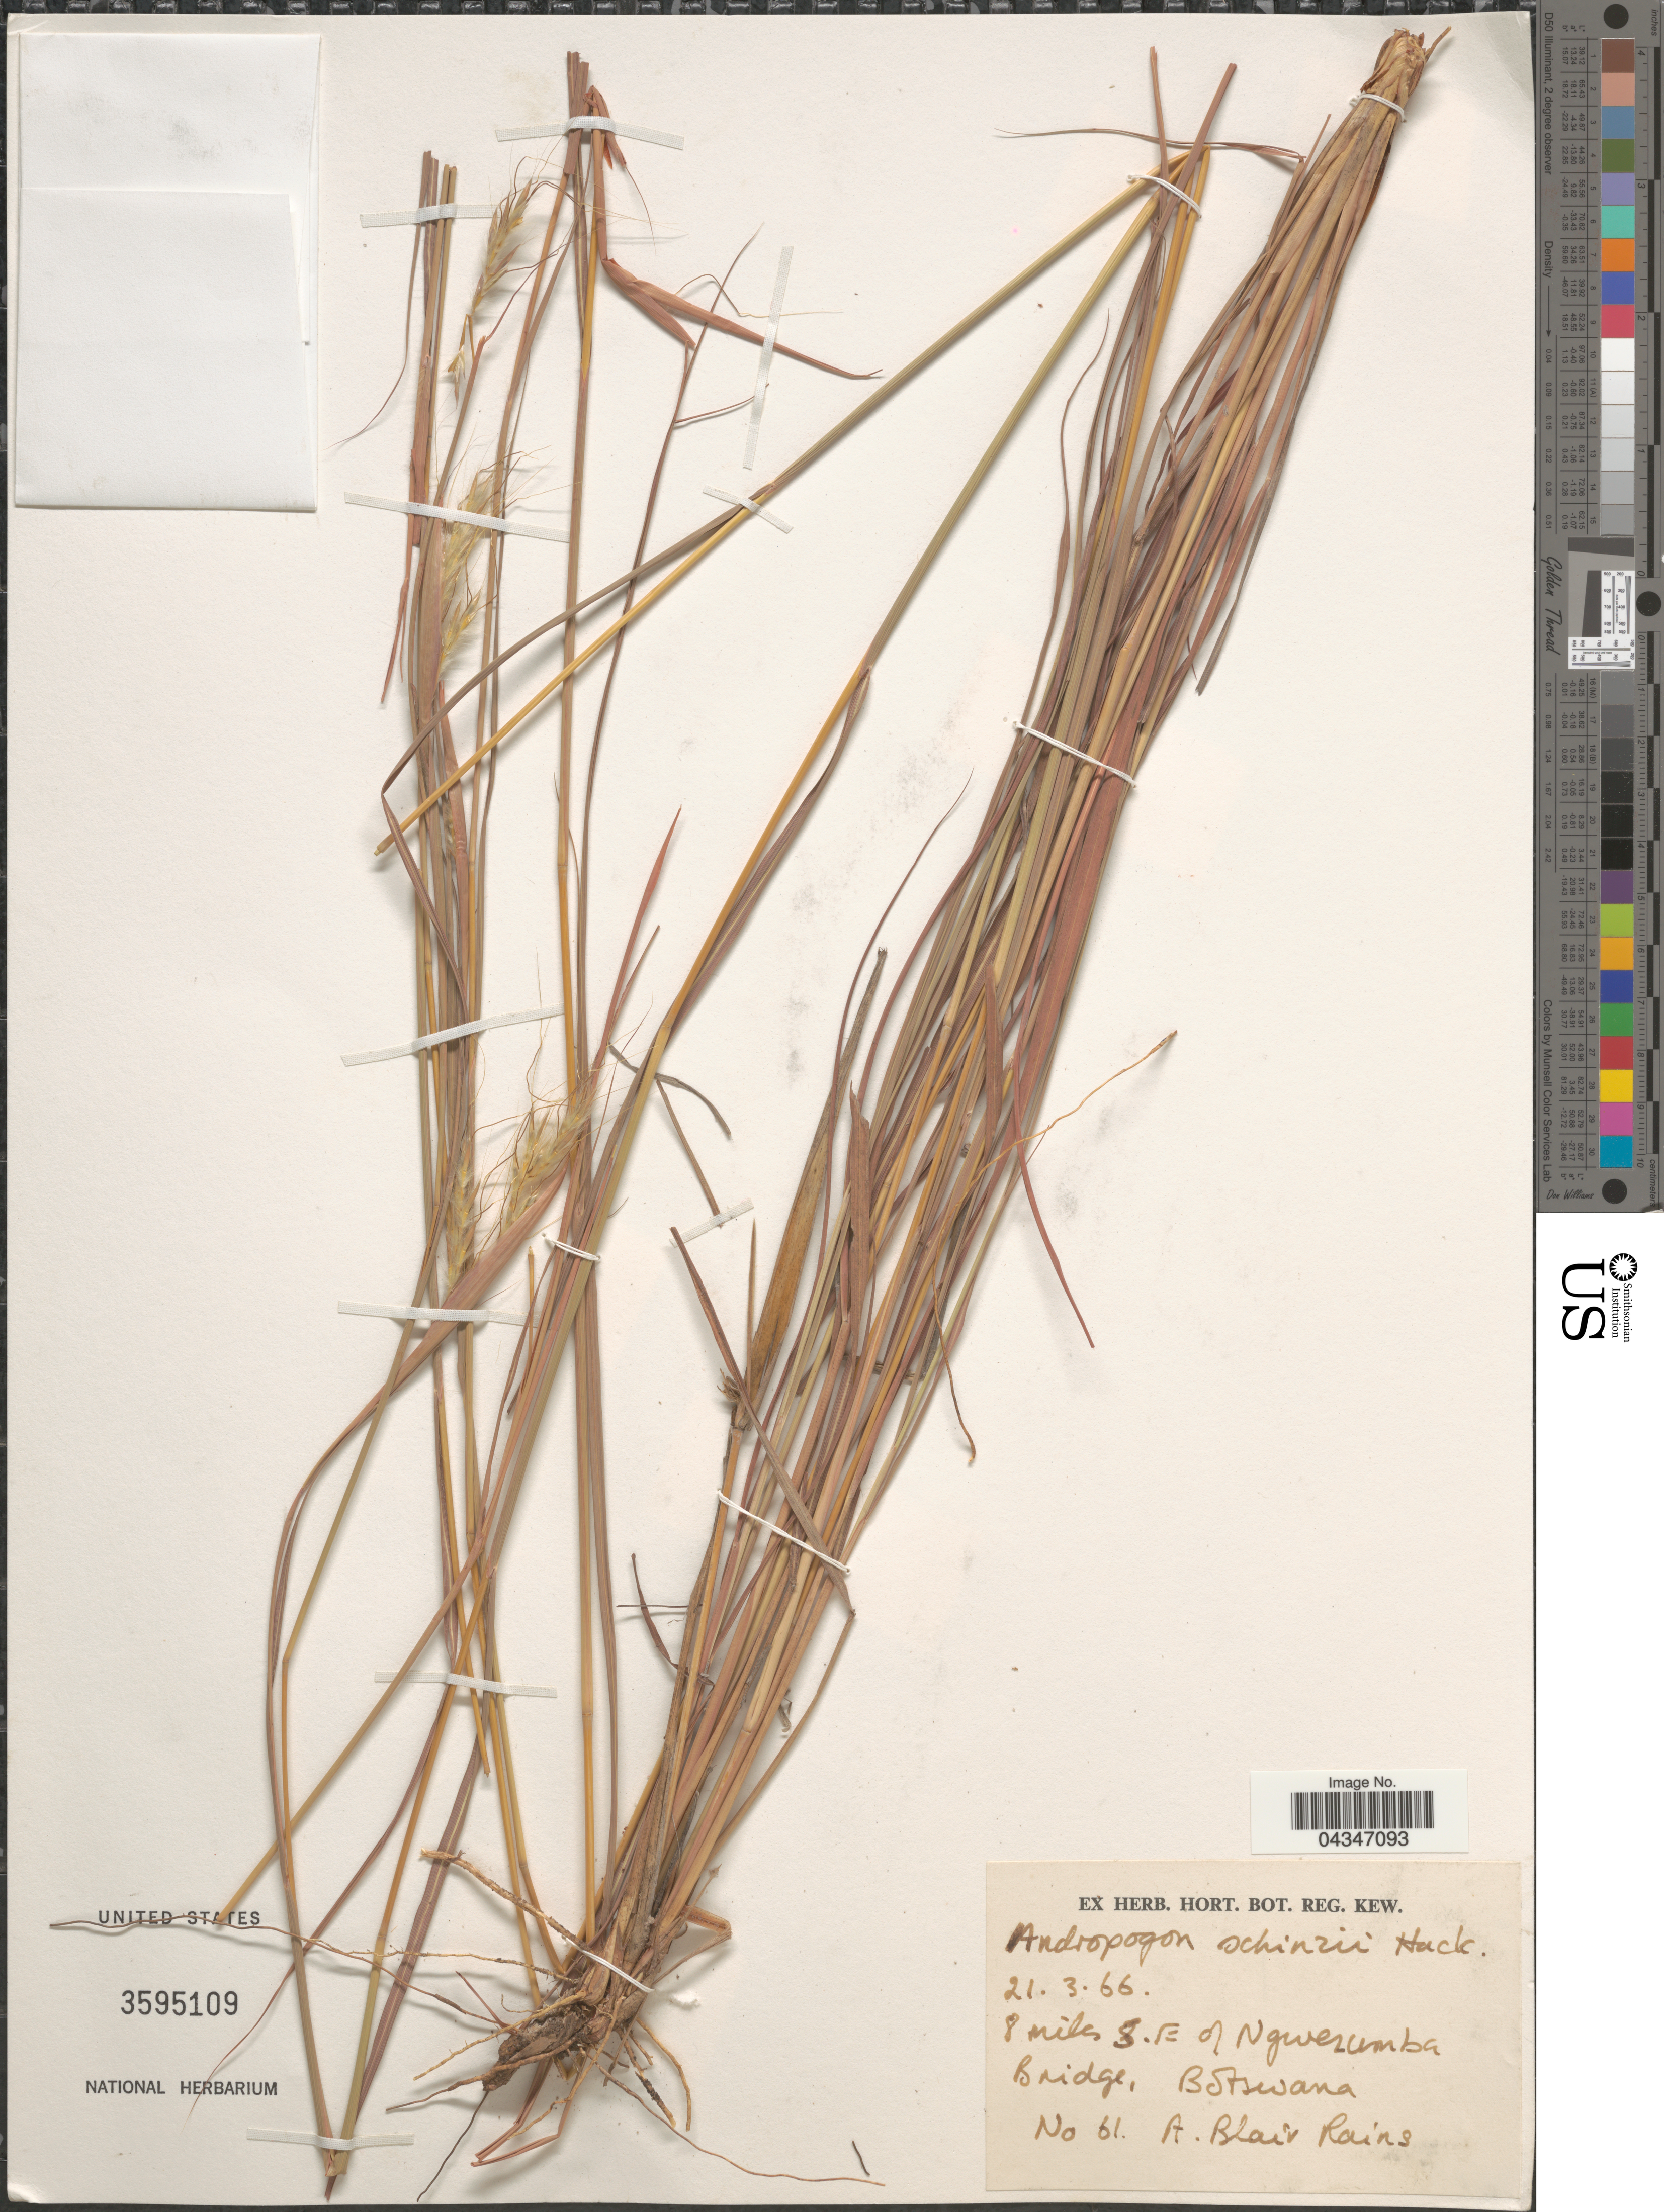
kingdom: Plantae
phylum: Tracheophyta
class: Liliopsida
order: Poales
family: Poaceae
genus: Andropogon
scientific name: Andropogon chinensis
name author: (Nees) Merr.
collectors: A. Blair Rains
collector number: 61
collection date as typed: Transcribed d/m/y: 21/3/66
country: Botswana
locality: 8 miles S.E. of Ngwezumba Bridge.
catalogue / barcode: US 3595109